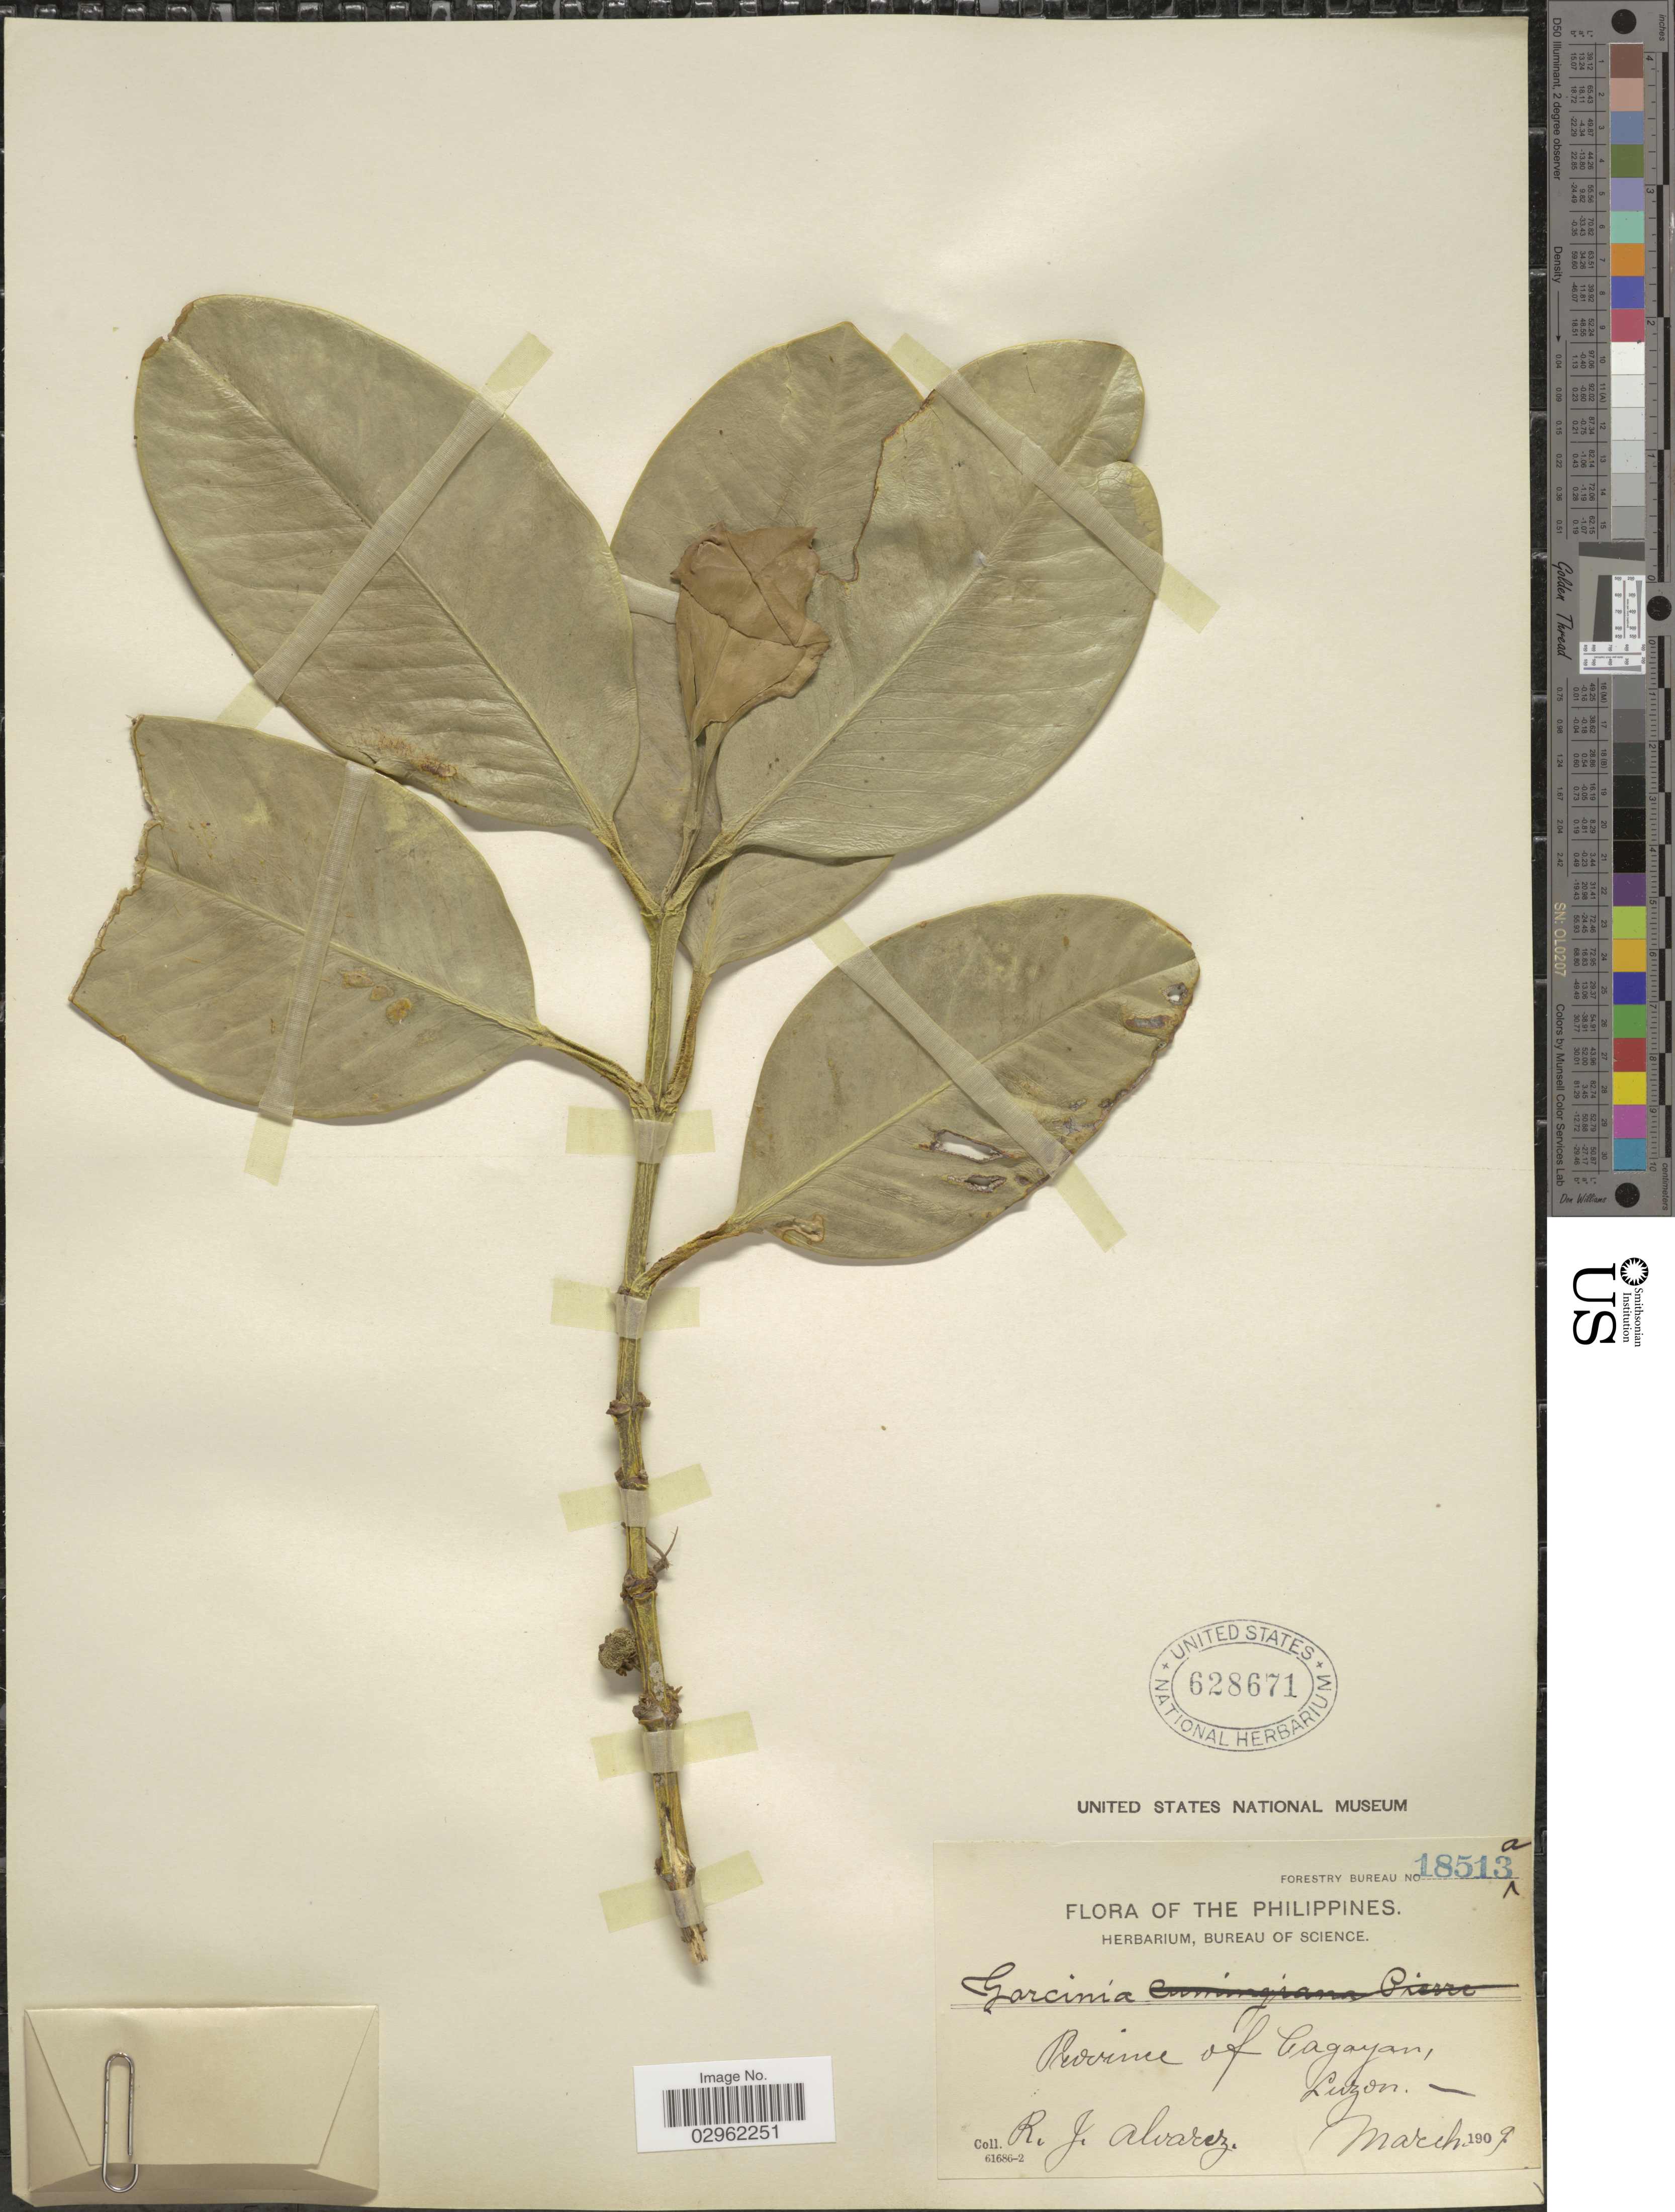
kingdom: Plantae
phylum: Tracheophyta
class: Magnoliopsida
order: Malpighiales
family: Clusiaceae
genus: Garcinia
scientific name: Garcinia sp.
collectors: R. Alvarez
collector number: Forestry Bureau 18513a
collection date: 1909-03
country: Philippines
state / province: Cagayan Valley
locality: Province of Cagayan, Luzon.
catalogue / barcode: US 628671